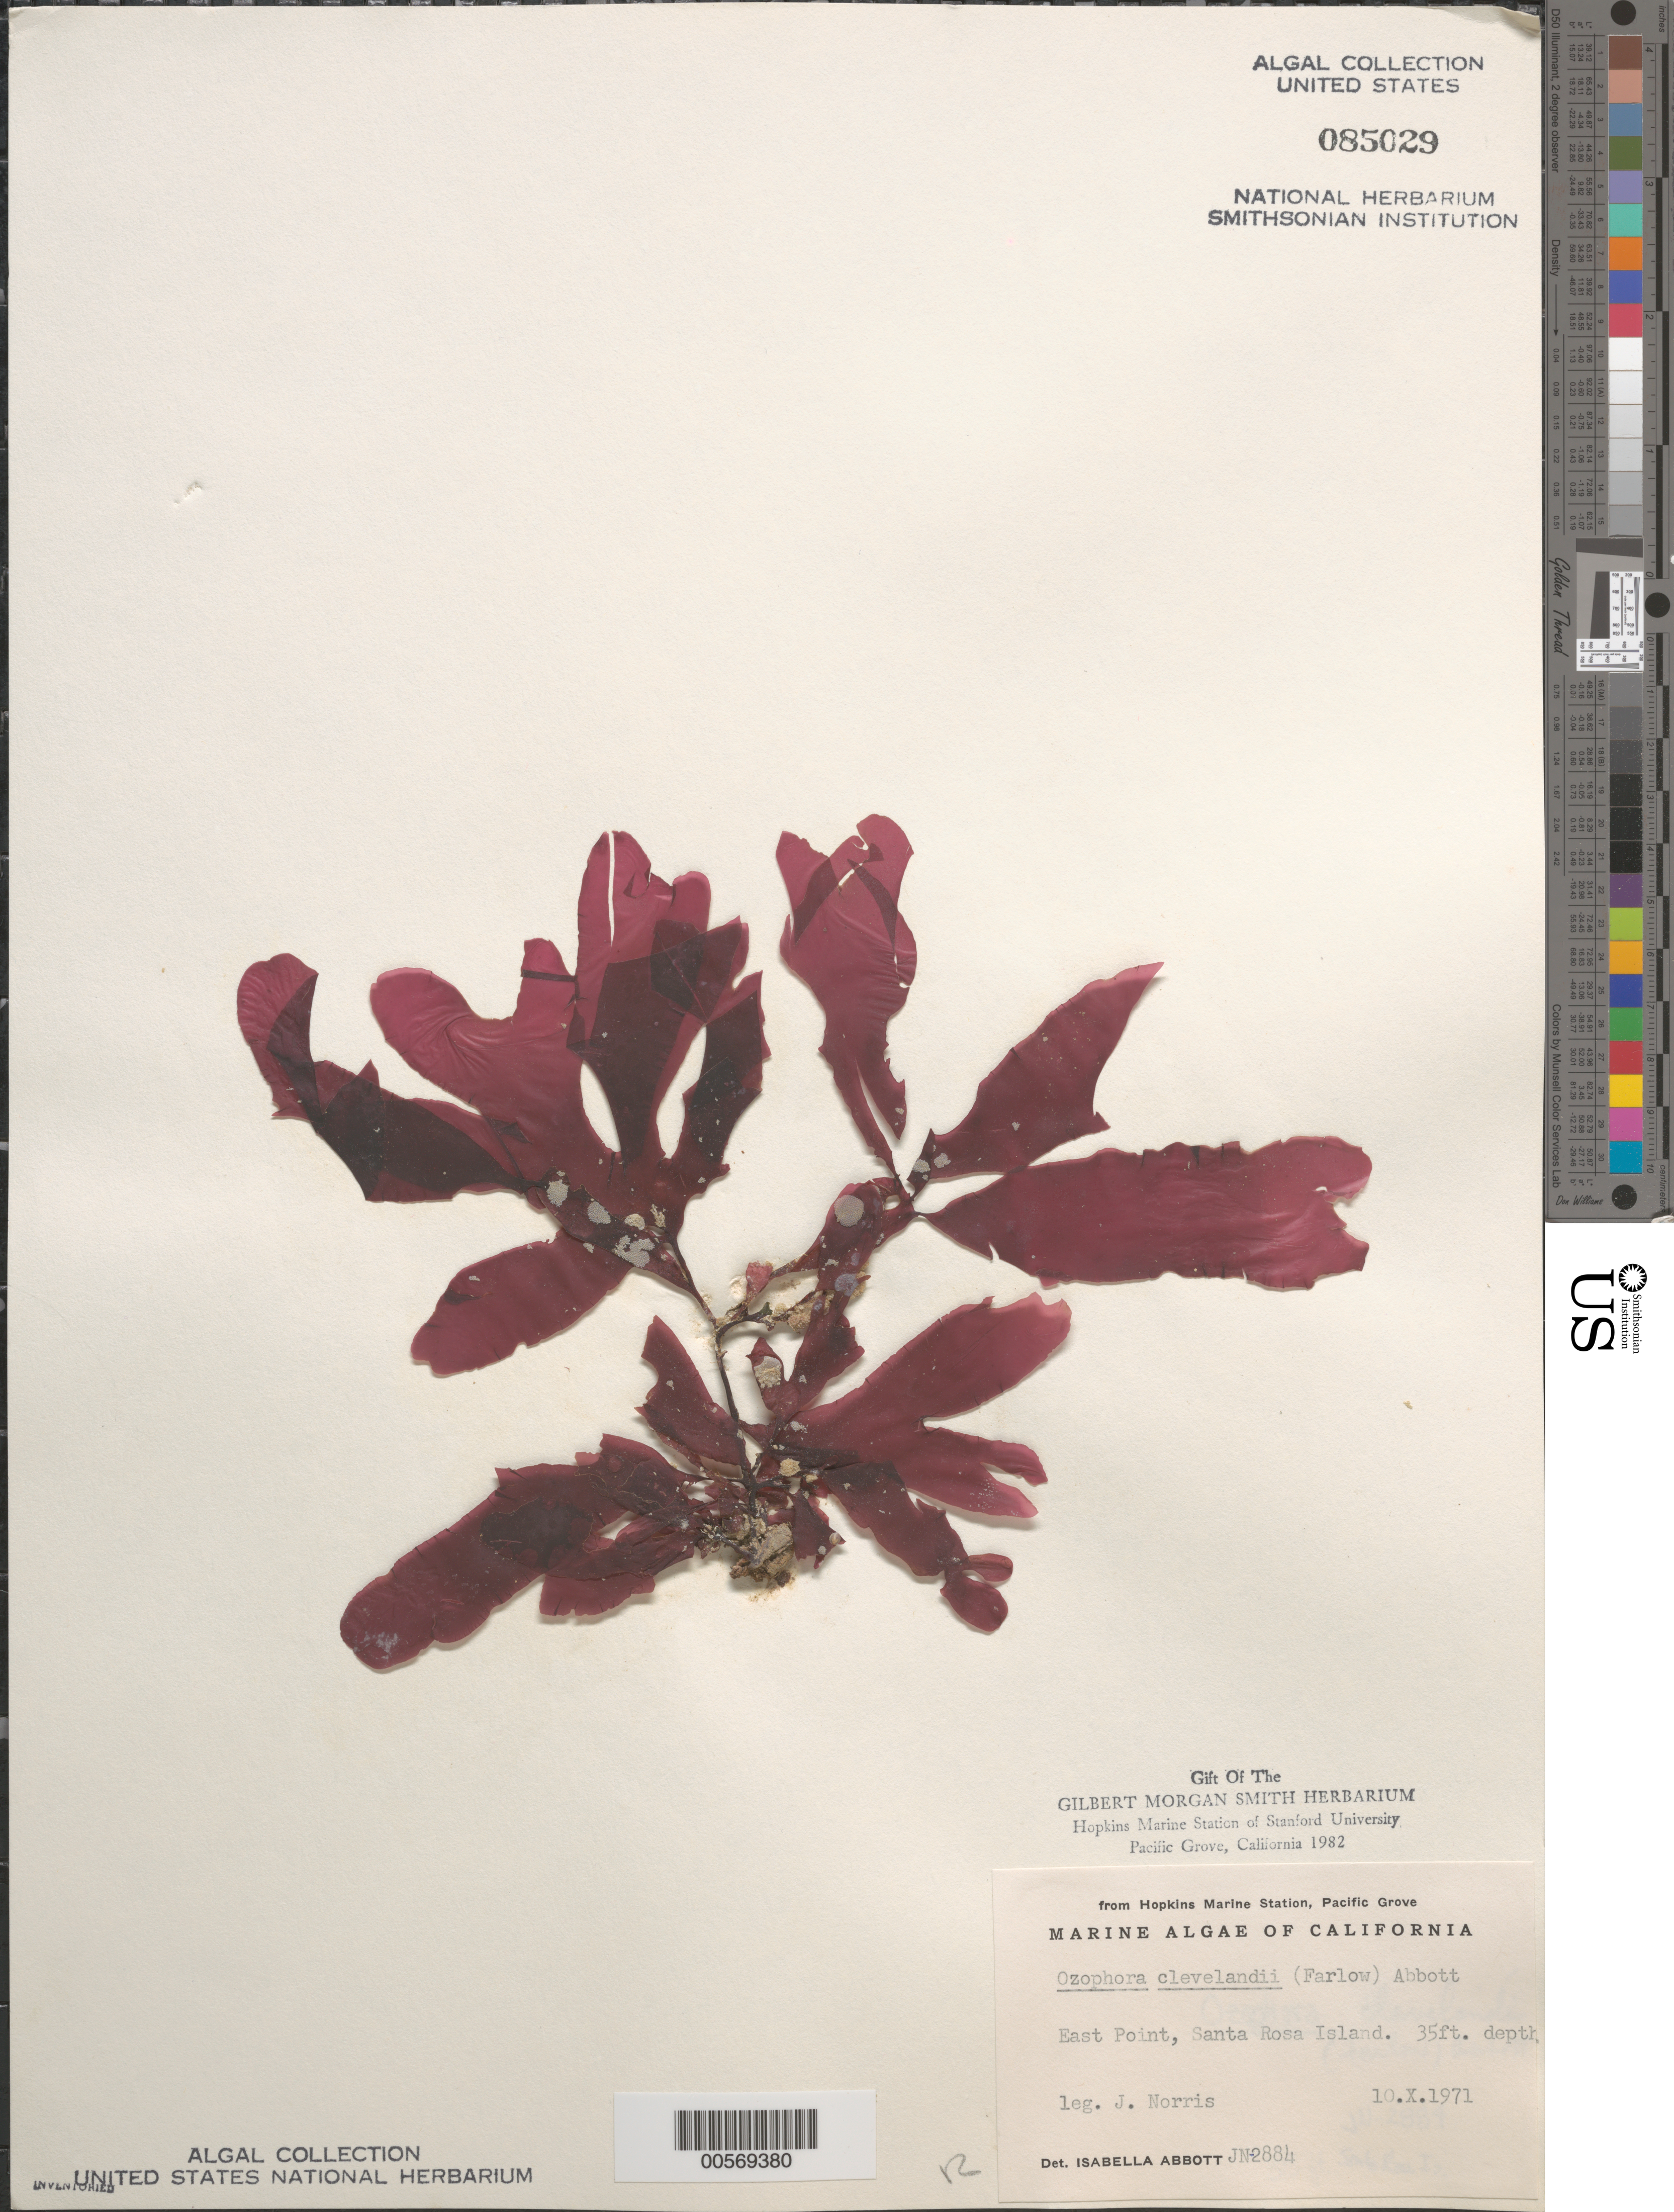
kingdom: Plantae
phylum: Rhodophyta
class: Florideophyceae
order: Gigartinales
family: Phyllophoraceae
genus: Ozophora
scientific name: Ozophora clevelandii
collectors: J. N. Norris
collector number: JN-2884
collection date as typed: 10 Oct 1971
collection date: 1971-10-10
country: United States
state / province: California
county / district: Santa Barbara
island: Santa Rosa Island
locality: East Point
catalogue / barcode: US 85029